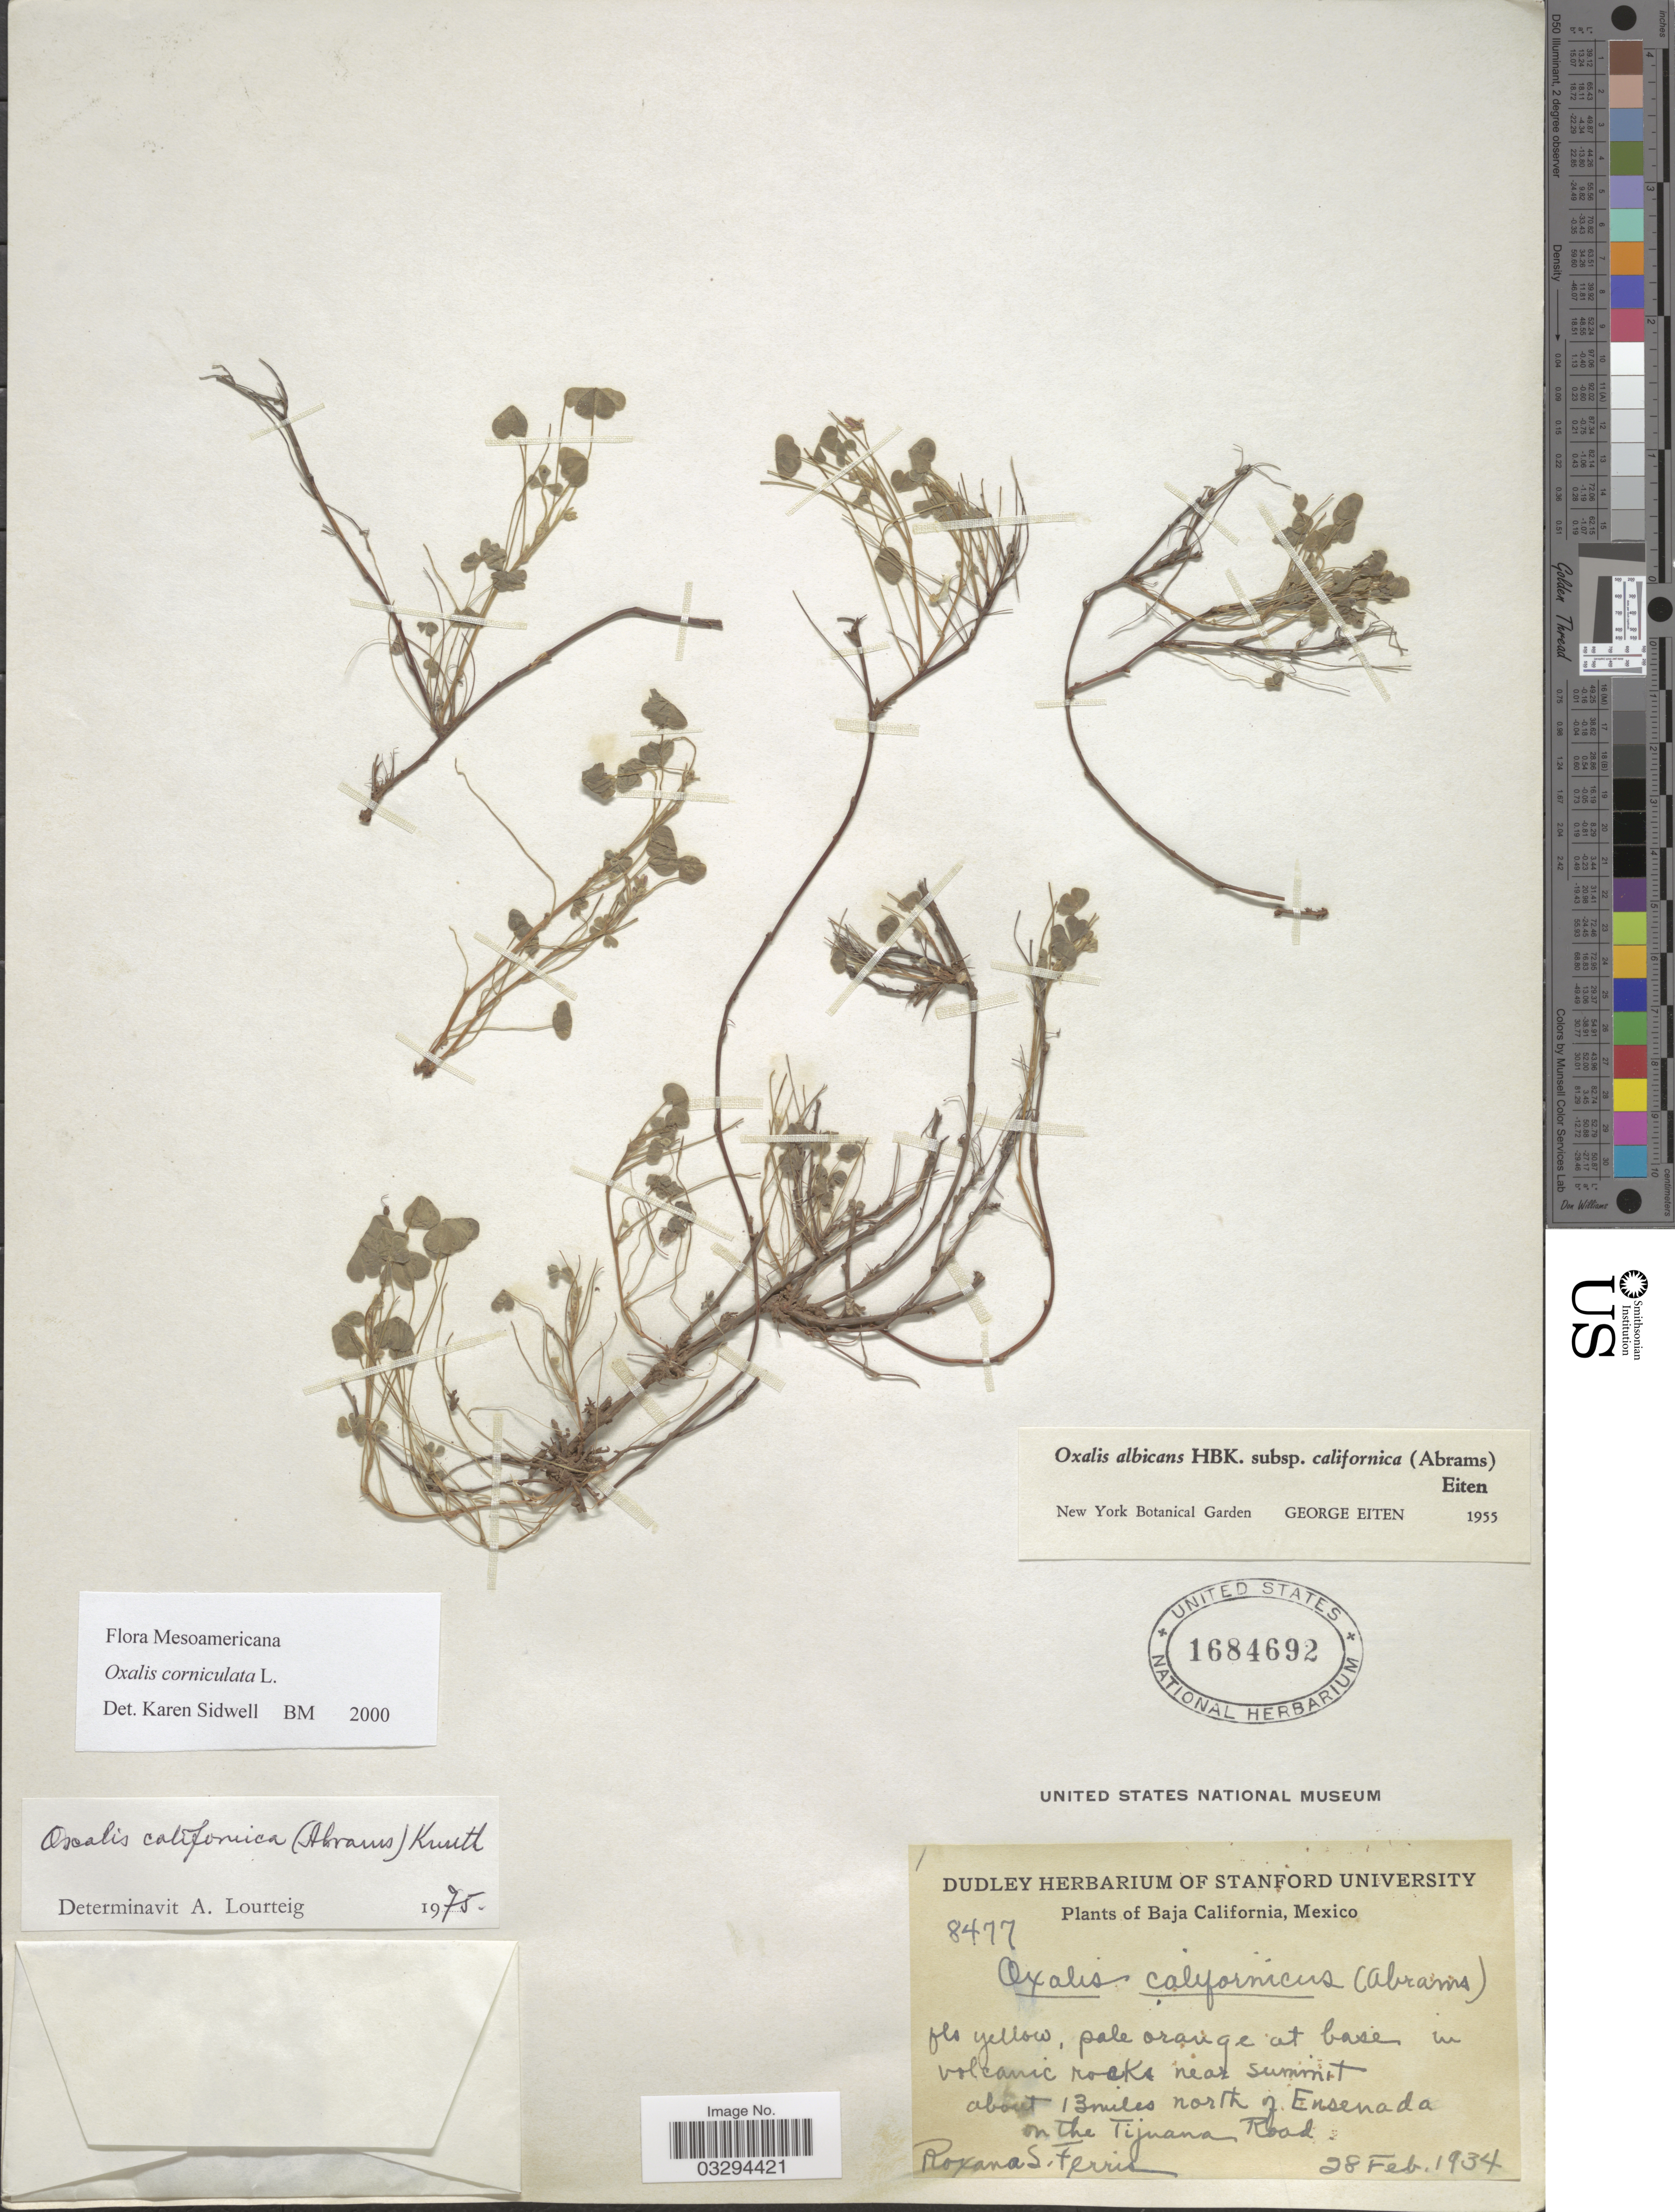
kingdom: Plantae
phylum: Tracheophyta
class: Magnoliopsida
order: Oxalidales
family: Oxalidaceae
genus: Oxalis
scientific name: Oxalis corniculata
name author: L.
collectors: R. S. Ferris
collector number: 8477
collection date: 1934-02-28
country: Mexico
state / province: Baja California Norte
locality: Volcanic rocks near summit, about 13 miles north of Ensenada on the Tijnana Road.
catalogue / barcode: US 1684692